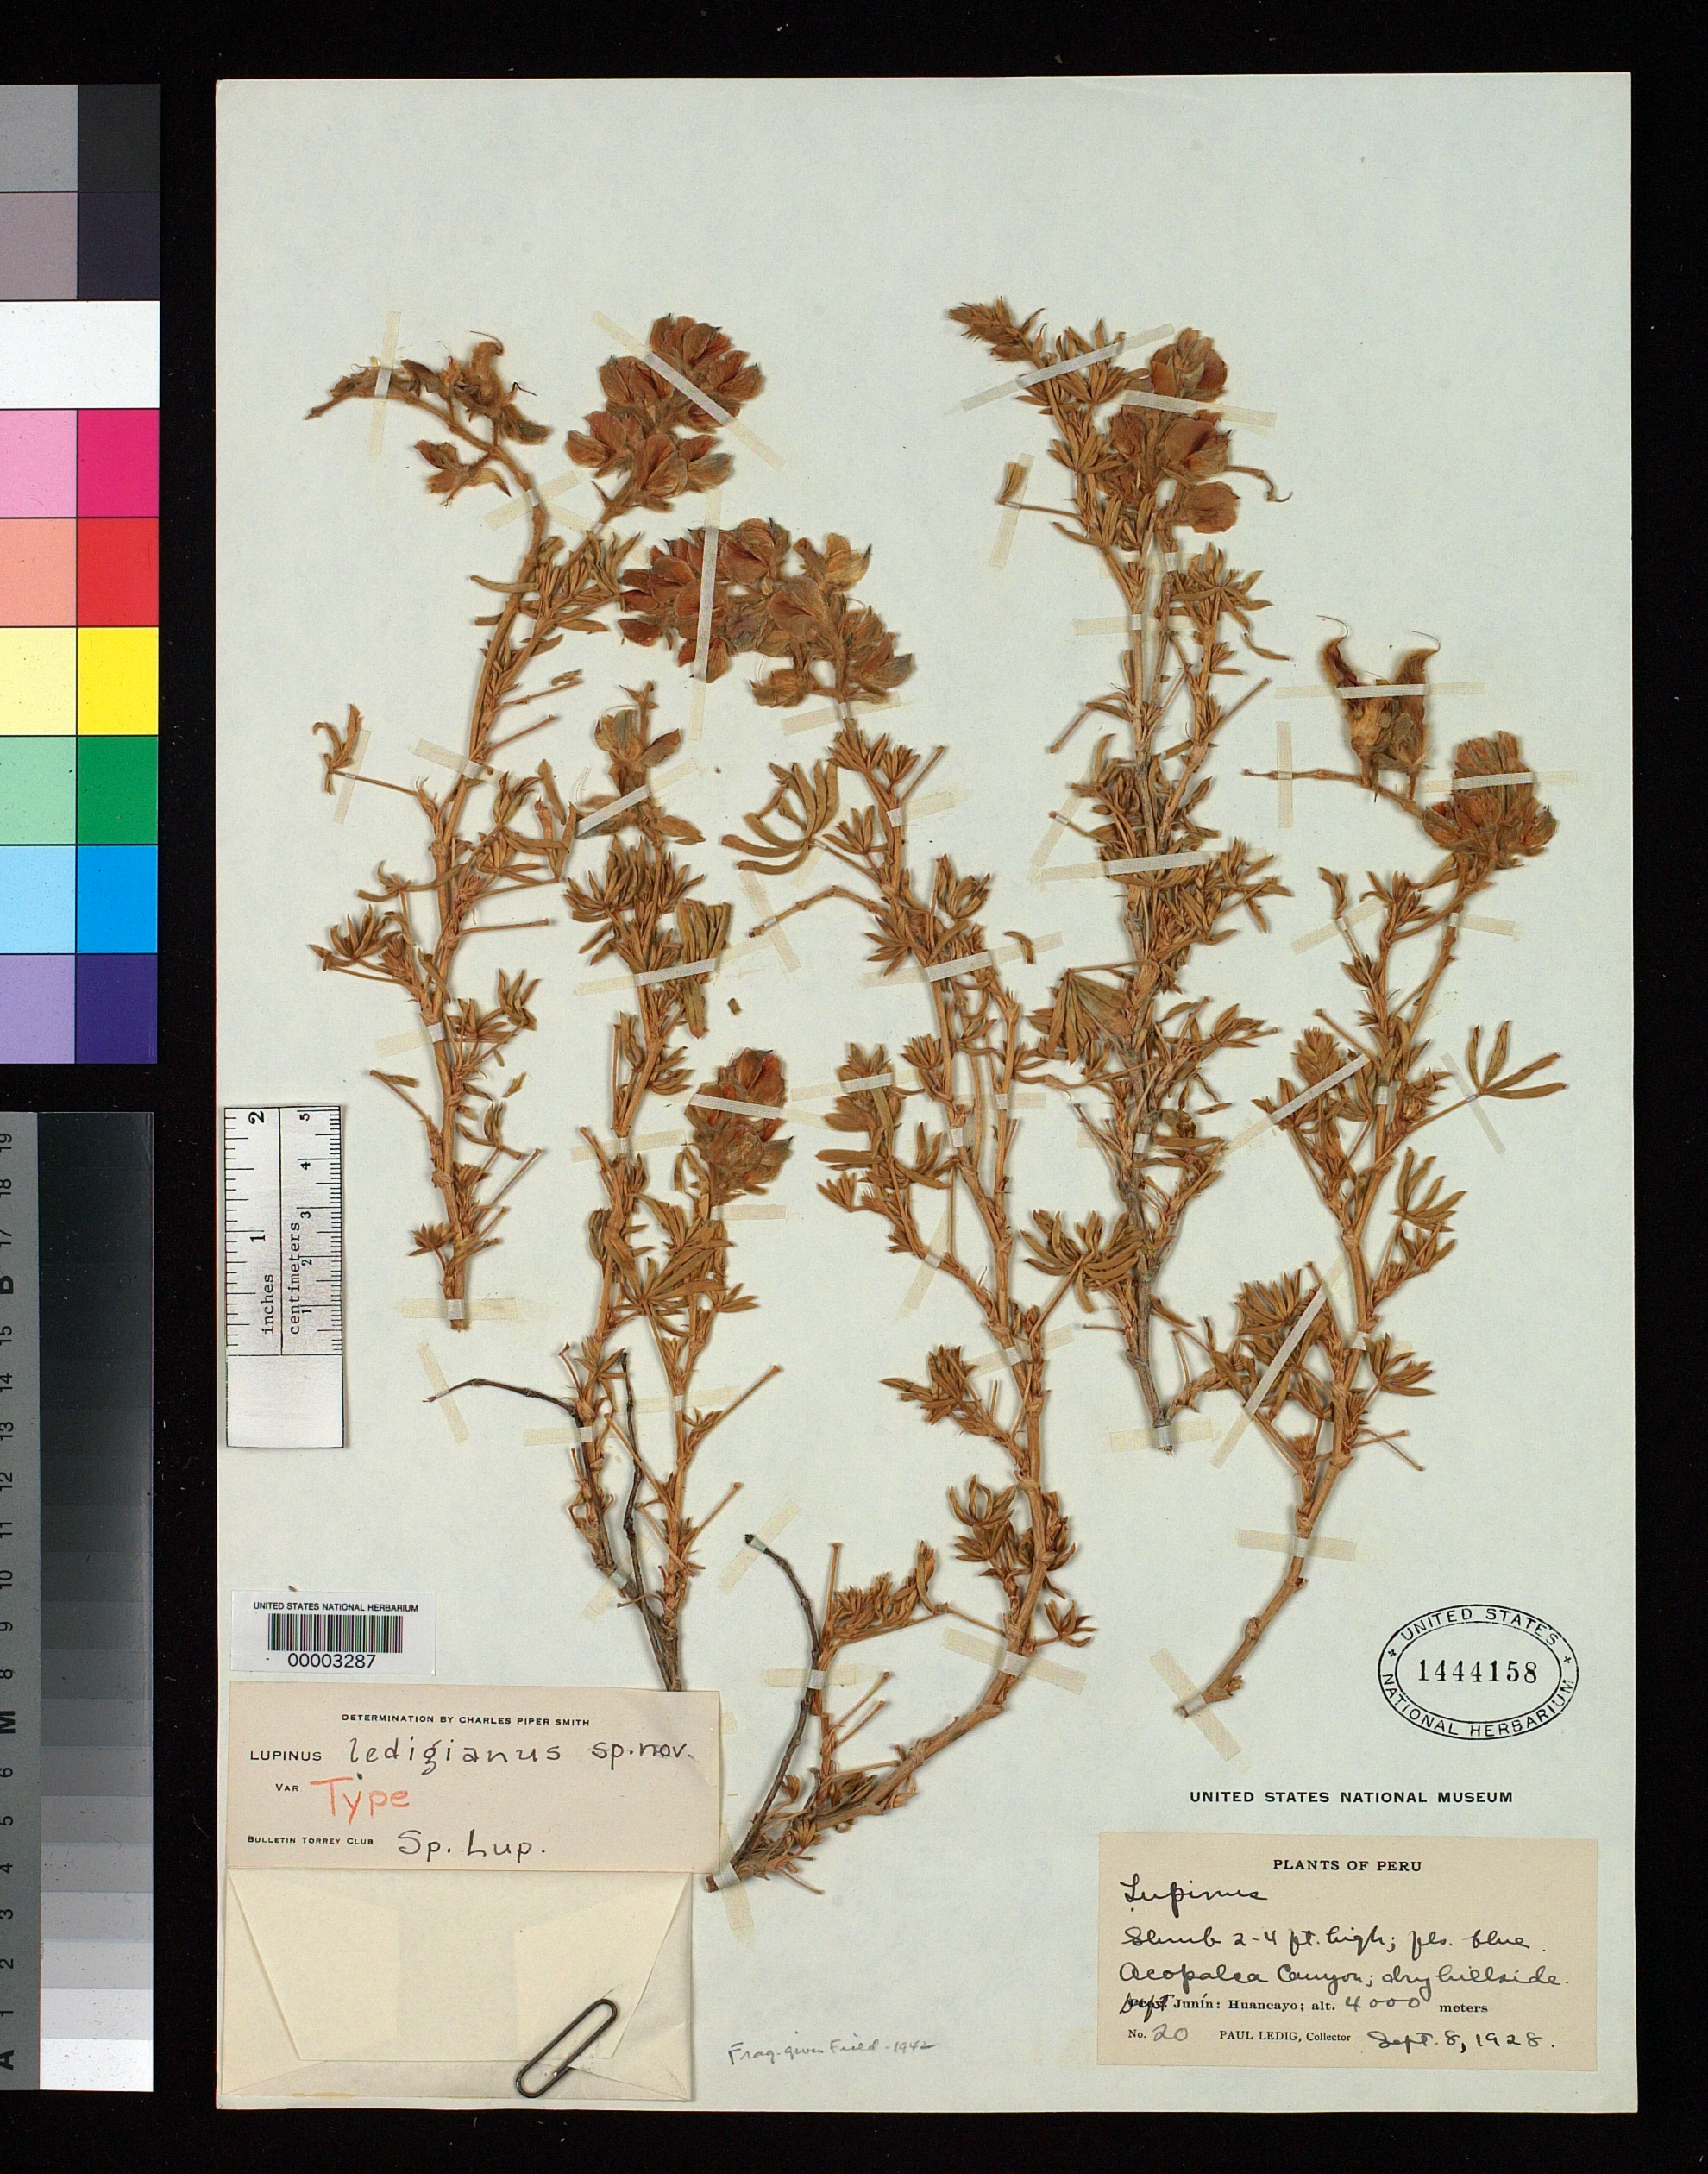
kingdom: Plantae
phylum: Tracheophyta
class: Magnoliopsida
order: Fabales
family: Fabaceae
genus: Lupinus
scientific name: Lupinus ledigianus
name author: C.P. Sm.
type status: Holotype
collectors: P. Ledig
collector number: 20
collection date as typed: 08 Sep 1928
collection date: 1928-09-08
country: Peru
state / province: Junín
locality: Huancayo, Acopalca Canyon.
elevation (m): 4000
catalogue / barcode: US 1444158